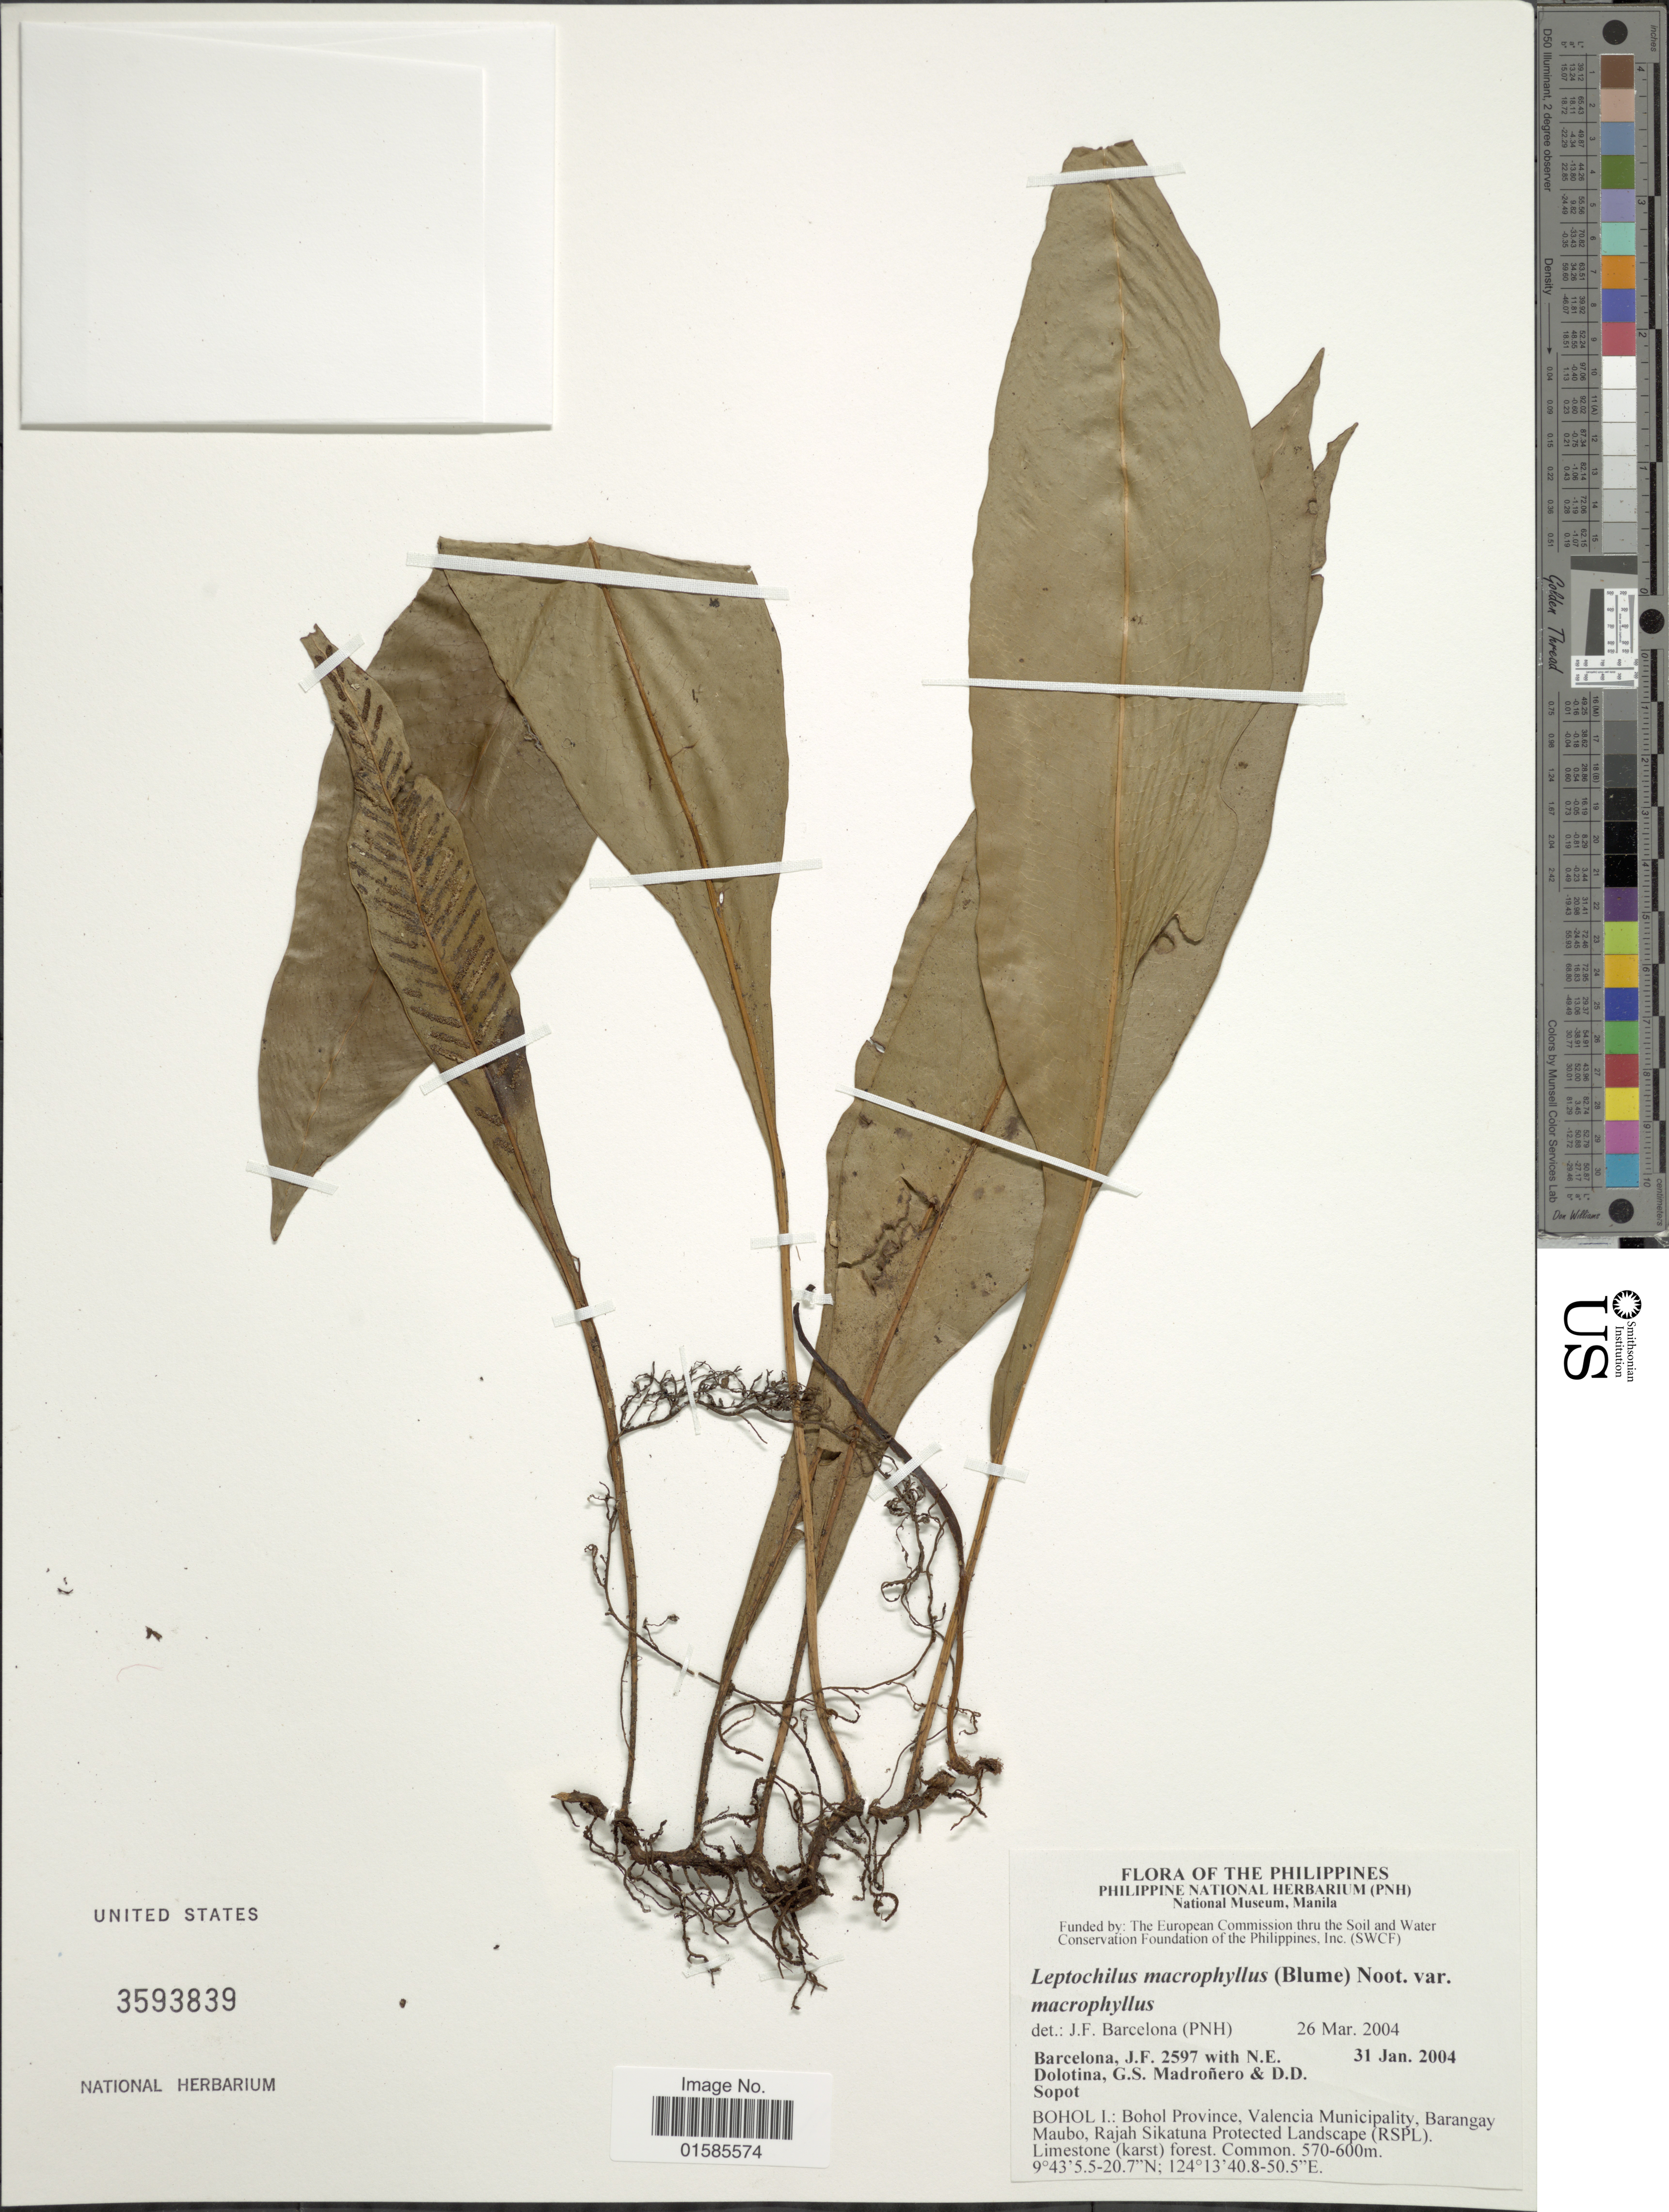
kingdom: Plantae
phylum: Tracheophyta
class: Polypodiopsida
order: Polypodiales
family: Polypodiaceae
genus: Leptochilus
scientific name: Leptochilus macrophyllus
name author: (Blume) Noot.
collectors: J. F. Barcelona, N. Dolotina, G. Madroñero & D. Sopot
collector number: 2597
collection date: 2004-01-31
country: Philippines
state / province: Central Visayas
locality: The Philippines, Bohol I.: Bohol Province, Valencia Muncipality, Barangay Maubo, Rajah Sikatuna Protected Landscape (RSPL)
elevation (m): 570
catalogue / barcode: US 3593839